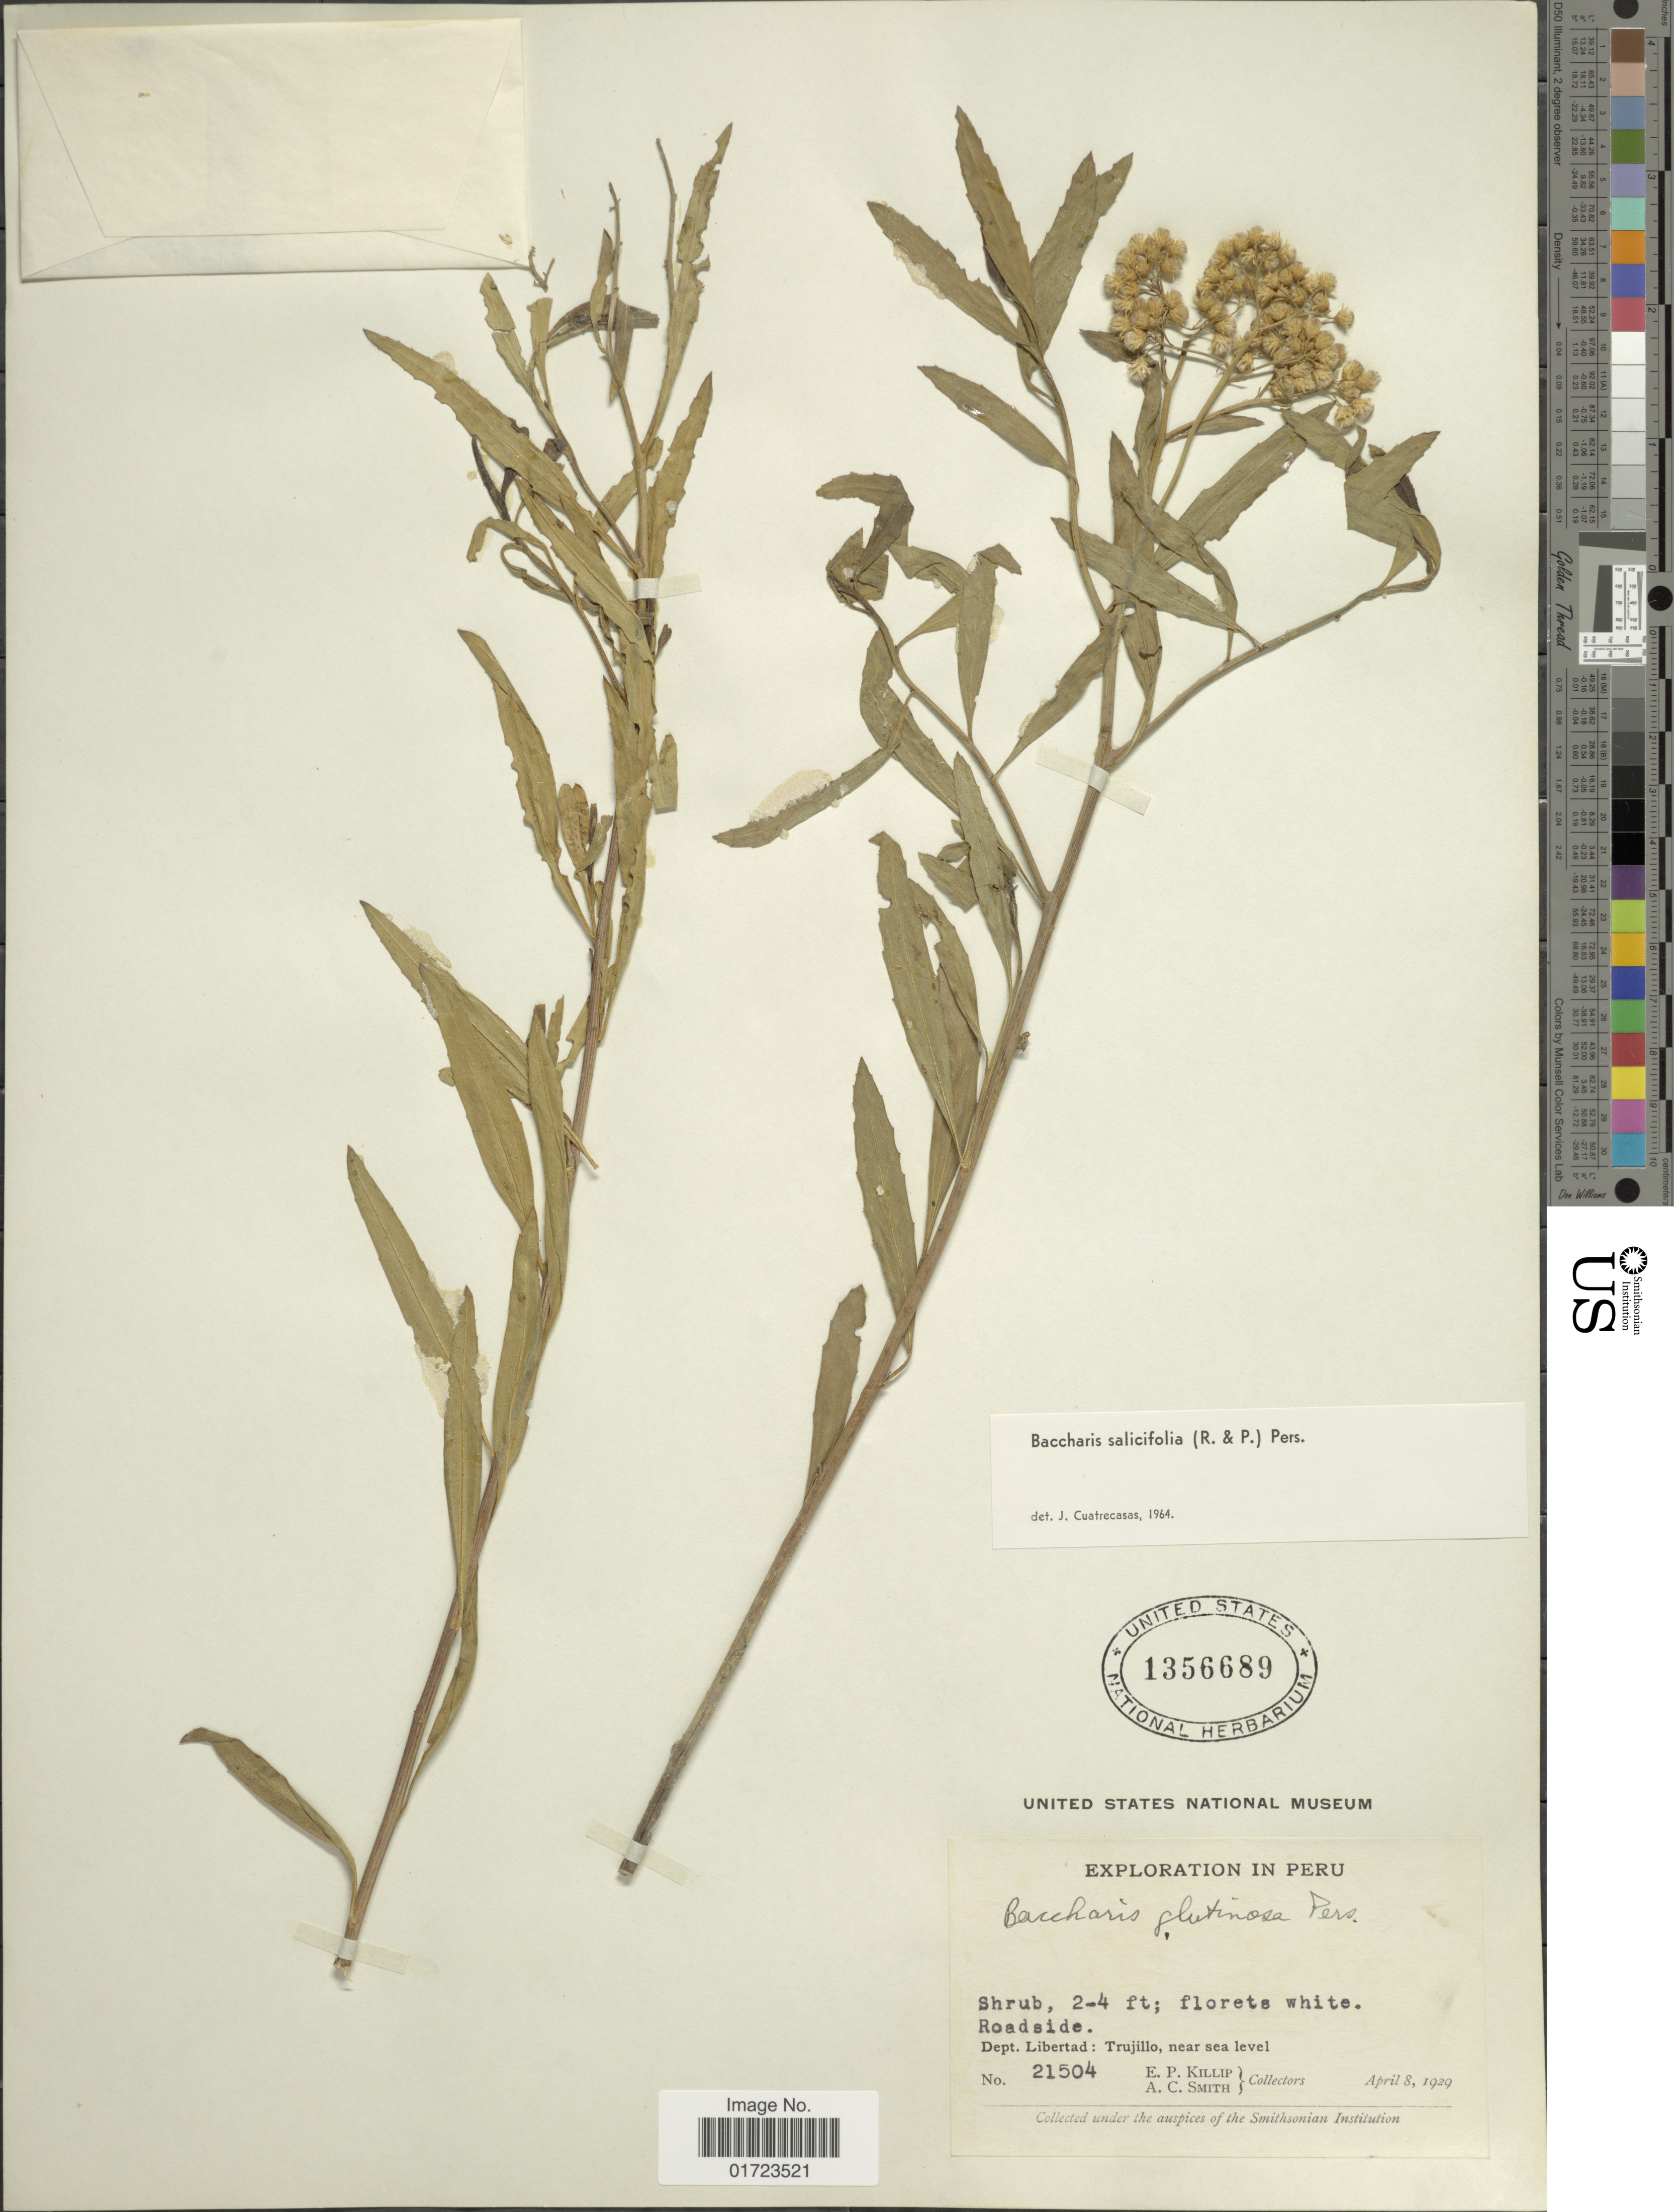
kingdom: Plantae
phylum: Tracheophyta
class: Magnoliopsida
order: Asterales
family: Asteraceae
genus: Baccharis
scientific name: Baccharis salicifolia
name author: (Ruiz & Pav.) Pers.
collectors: E. P. Killip & A. C. Smith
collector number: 21504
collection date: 1929-04-08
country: Peru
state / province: La Libertad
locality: Dept. Libertad: Trujillo.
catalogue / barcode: US 1356689